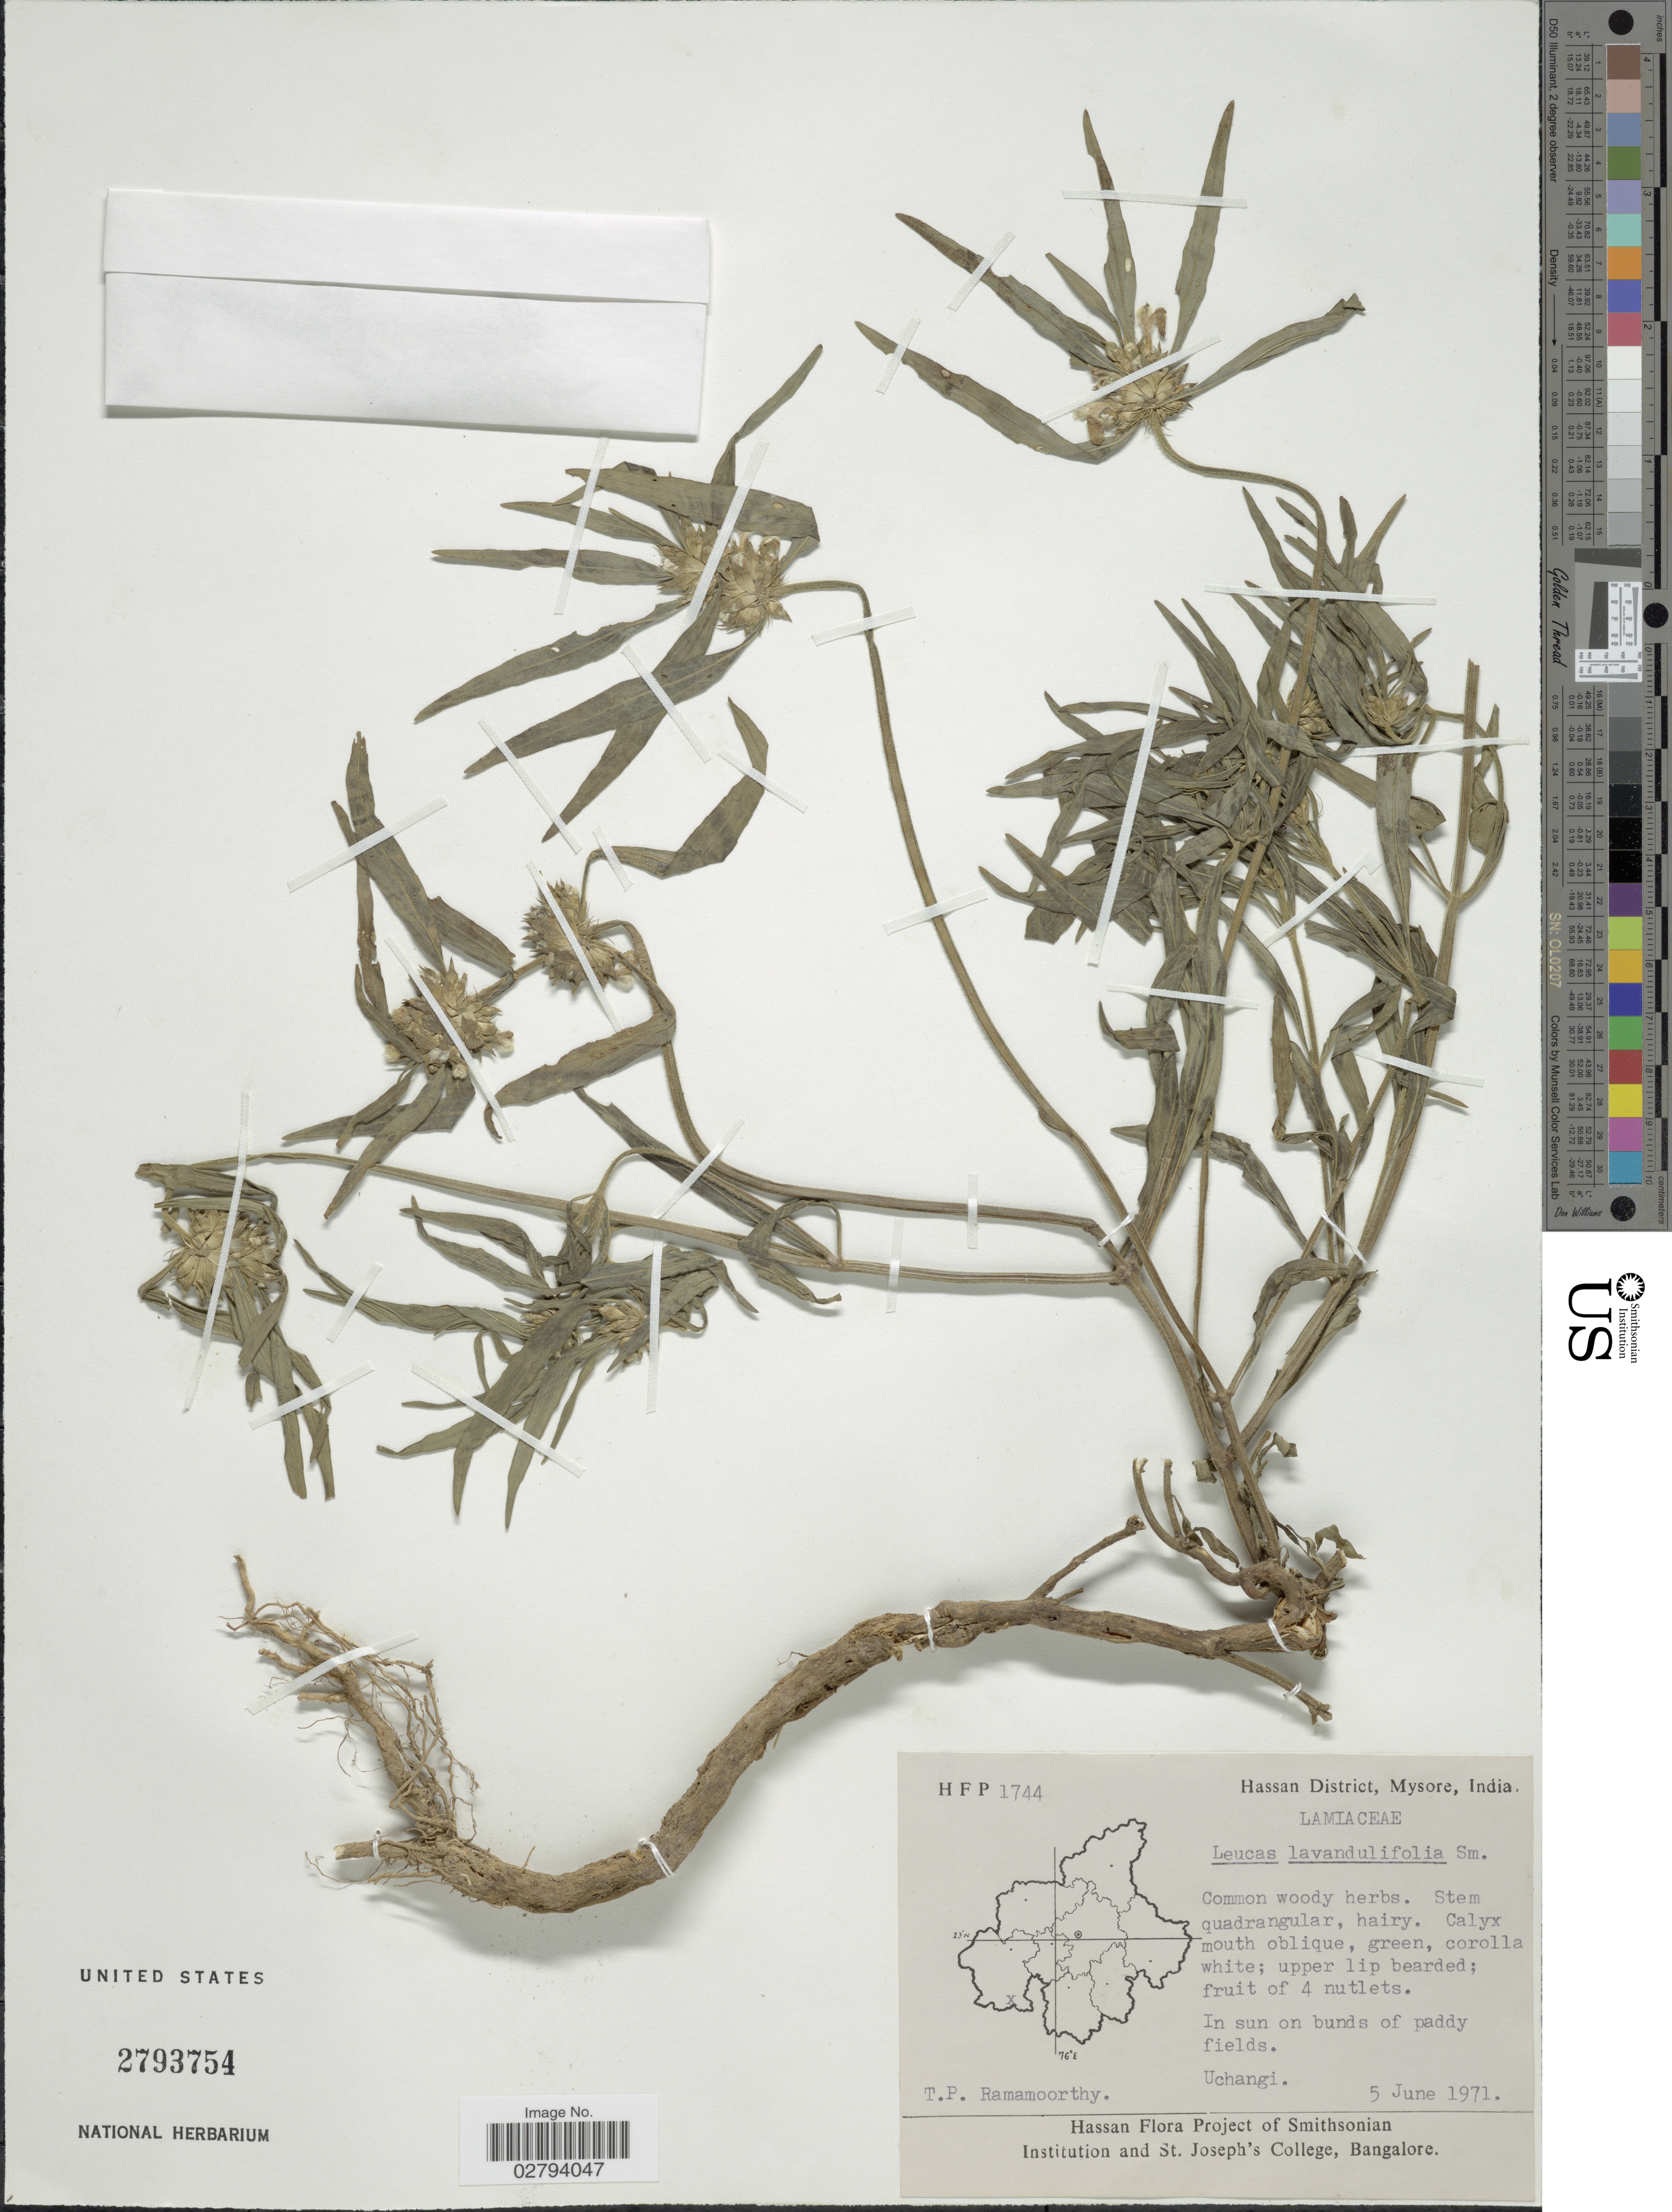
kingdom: Plantae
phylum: Tracheophyta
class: Magnoliopsida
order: Lamiales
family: Lamiaceae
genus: Leucas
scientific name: Leucas linifolia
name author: (A. Roth) Spreng.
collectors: T. P. Ramamoorthy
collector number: H F P 1744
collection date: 1971-06-05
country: India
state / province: Karnataka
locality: Hassan District, Mysore, India, In sun on bunds of paddy fields, Uchangi.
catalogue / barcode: US 2793754